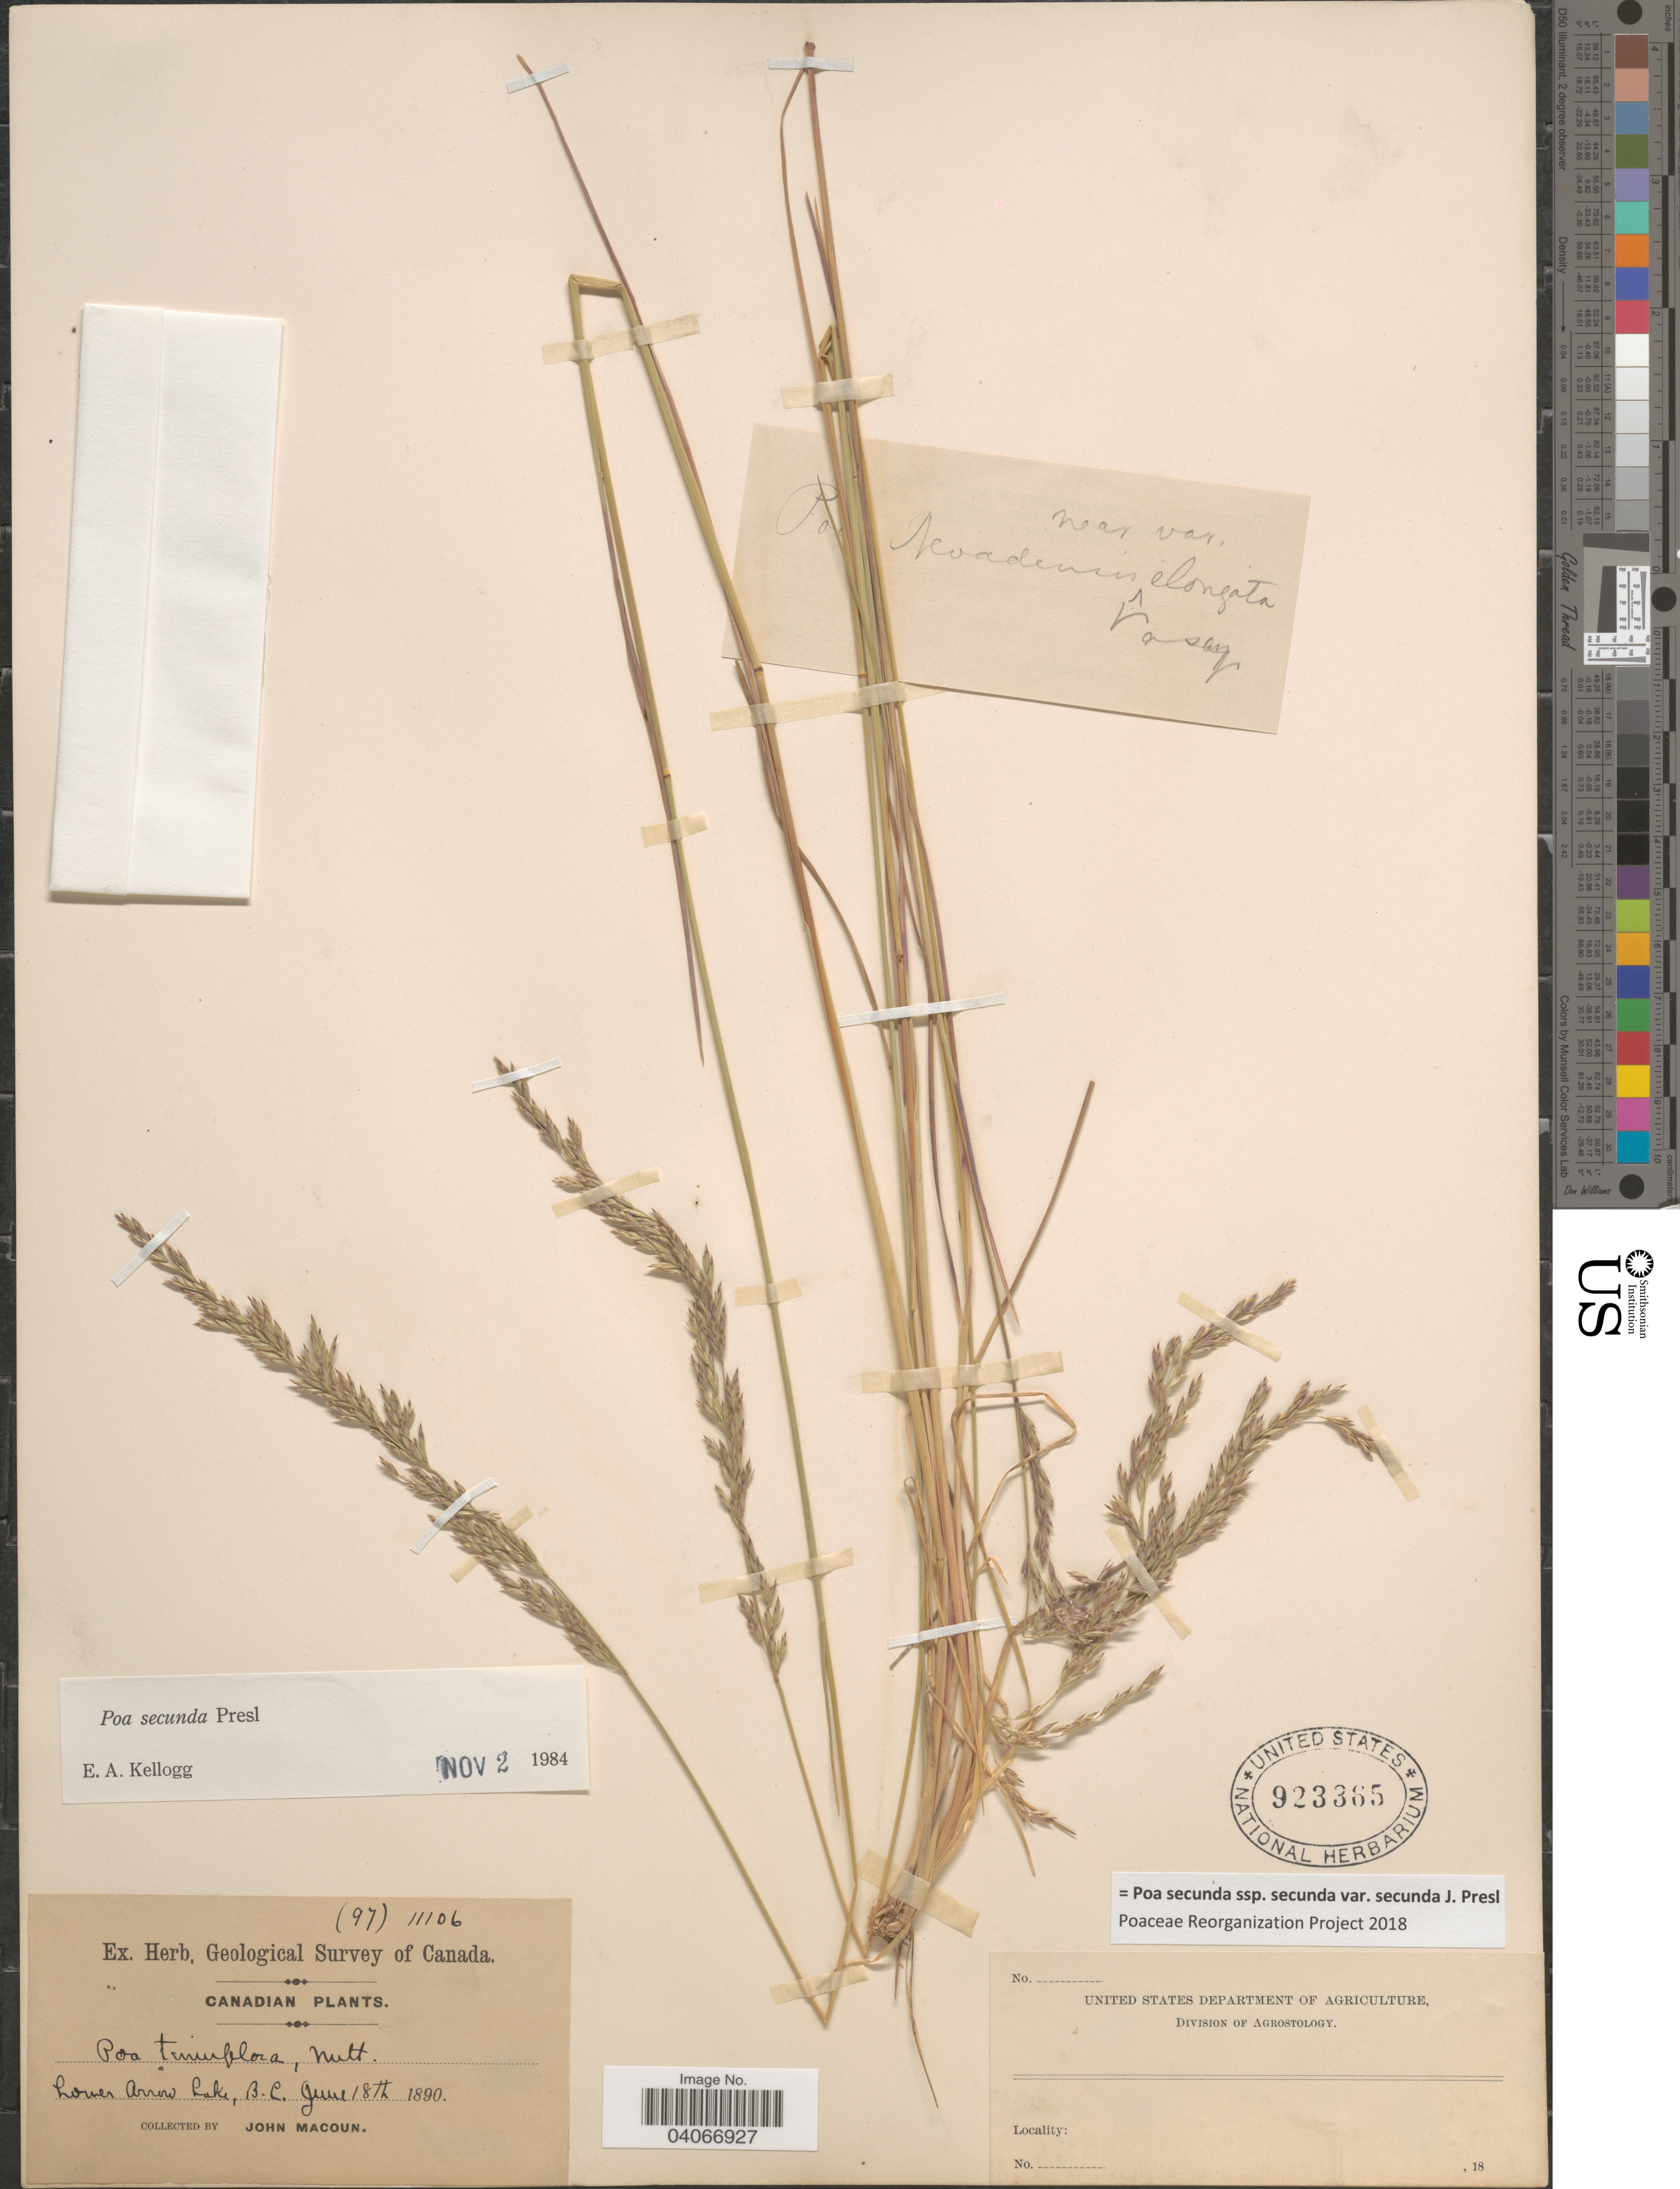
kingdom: Plantae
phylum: Tracheophyta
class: Liliopsida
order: Poales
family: Poaceae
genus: Poa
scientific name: Poa secunda subsp. secunda var. secunda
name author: J. Presl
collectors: J. Macoun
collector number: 97/11106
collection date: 1890-06-18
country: Canada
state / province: British Columbia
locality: Lower Arrow Lake. Herb. Geological Survey of Canada.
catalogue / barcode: US 923385